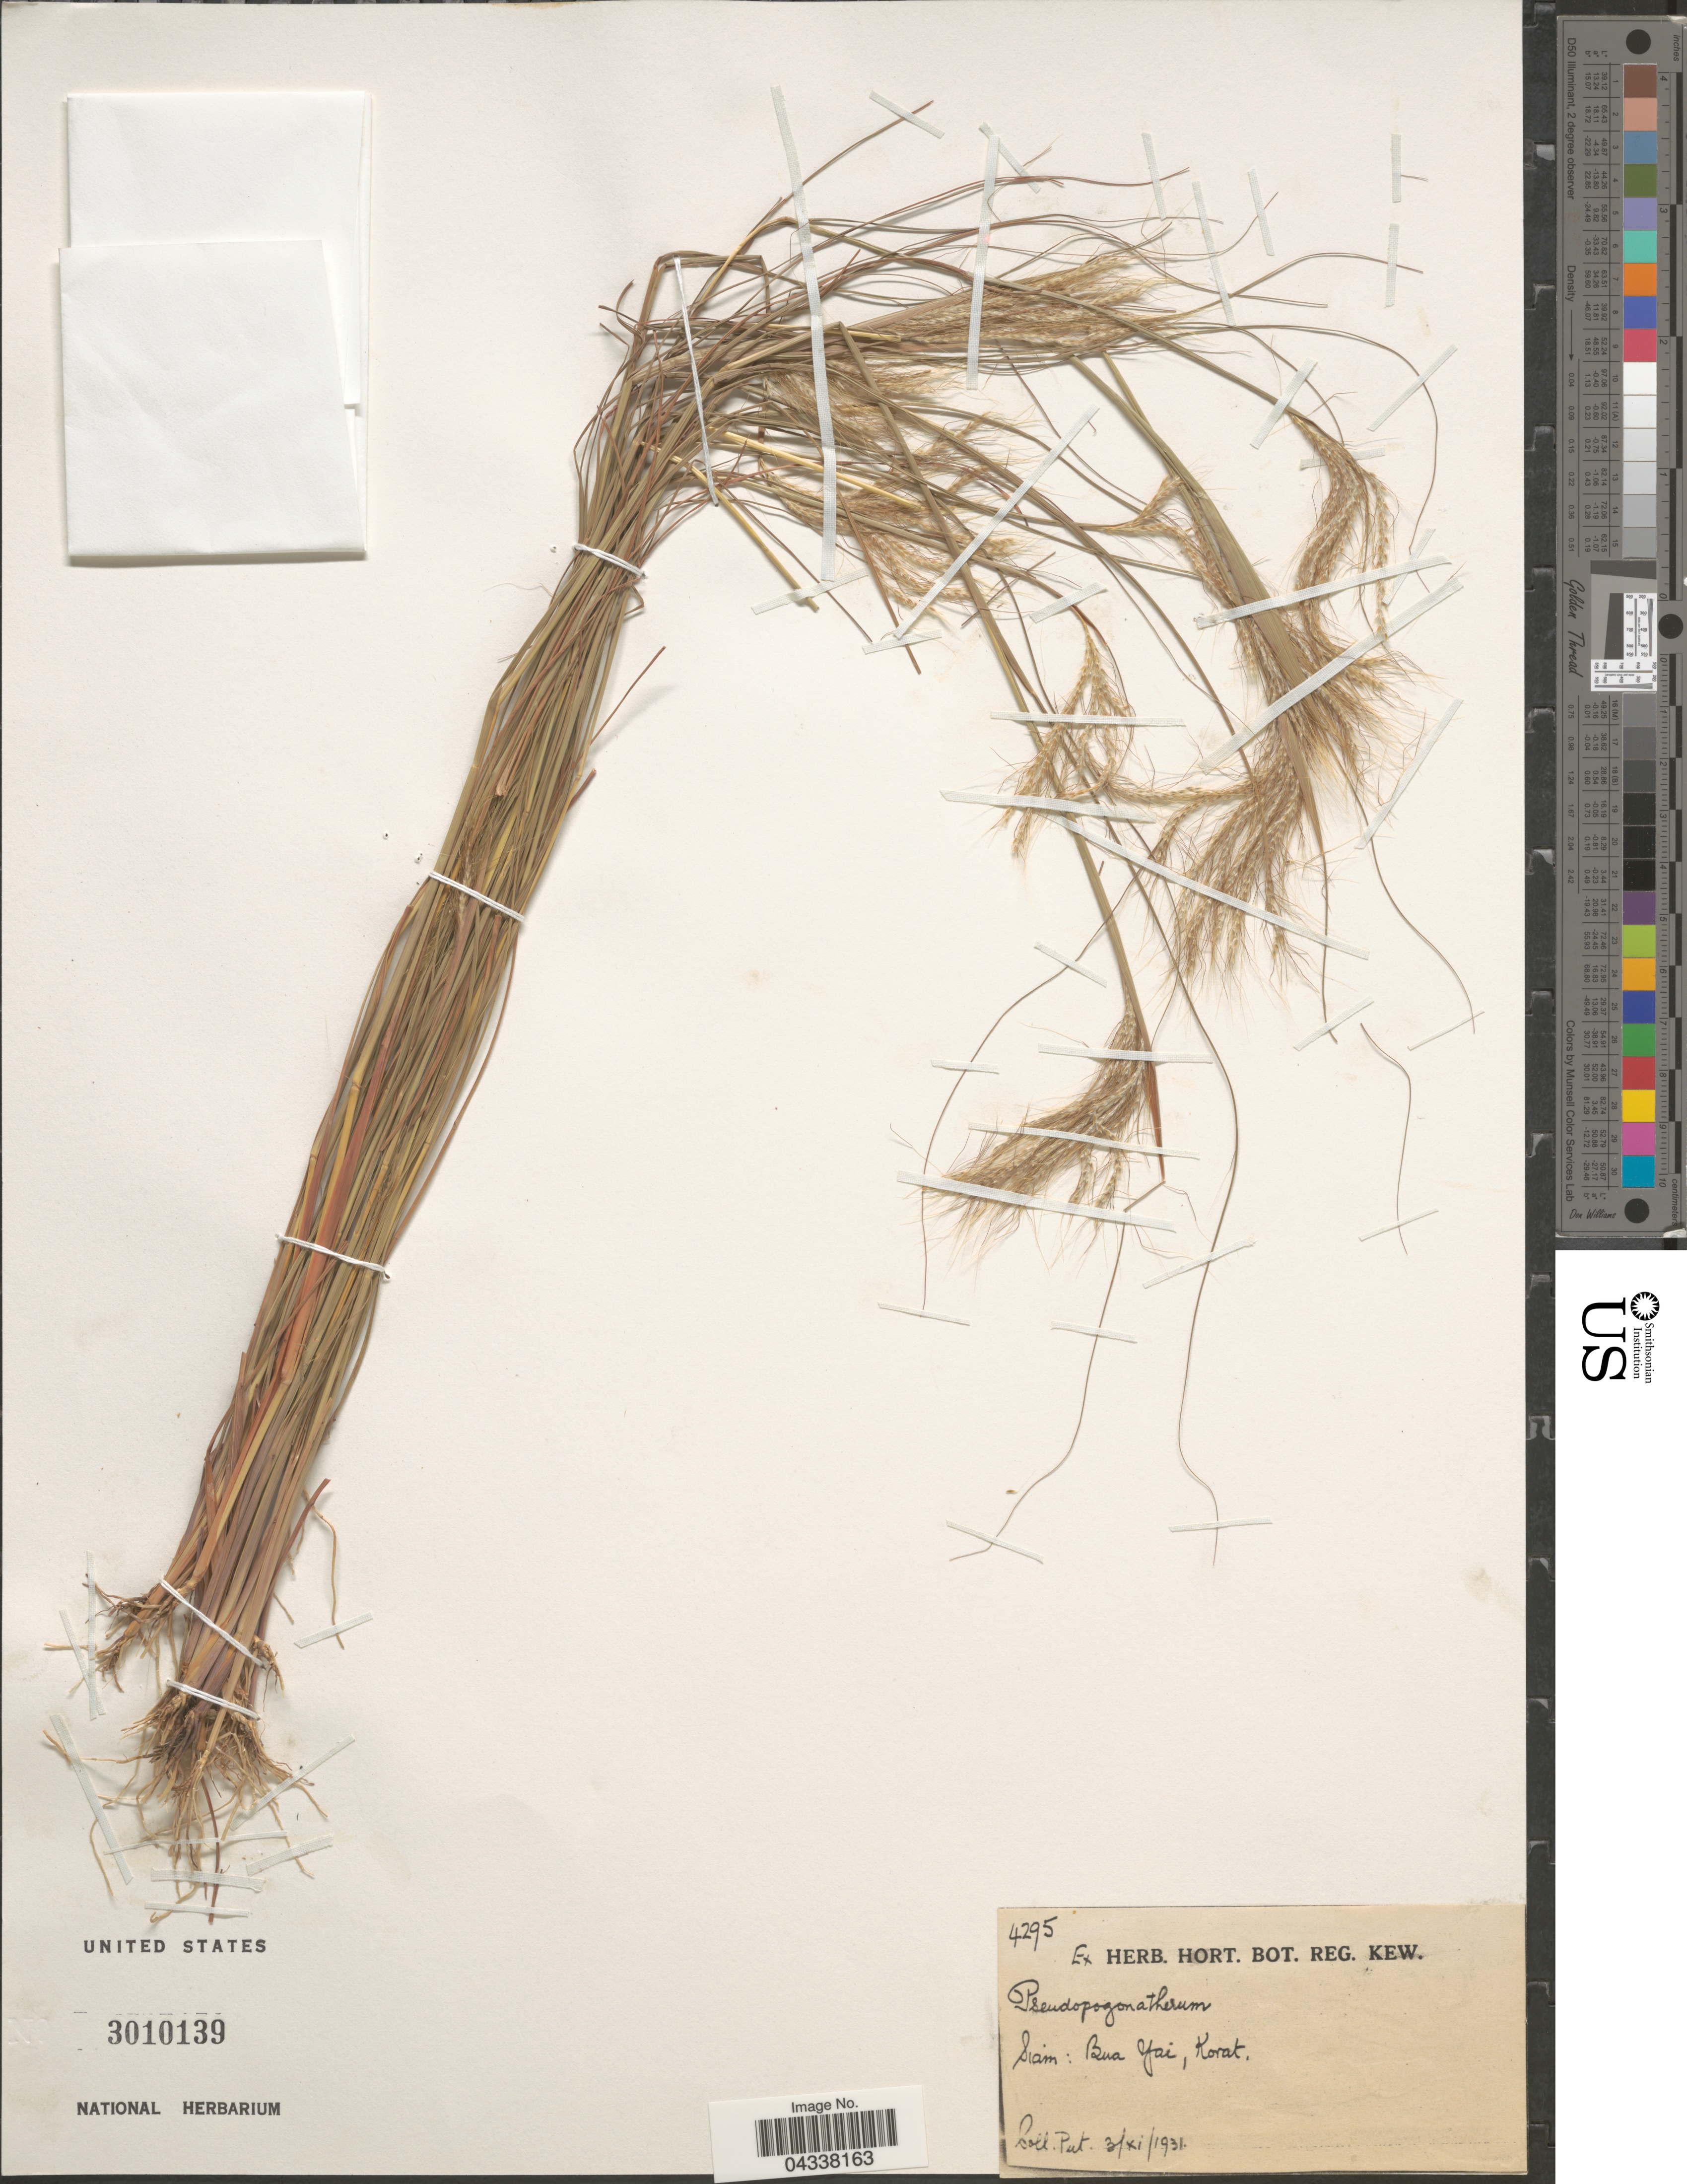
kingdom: Plantae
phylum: Tracheophyta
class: Liliopsida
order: Poales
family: Poaceae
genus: Pseudopogonatherum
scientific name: Pseudopogonatherum sp.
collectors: -. Put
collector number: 4295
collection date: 1931-11-03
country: Thailand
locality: Siam: Bua Yai, Korat.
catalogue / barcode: US 3010139